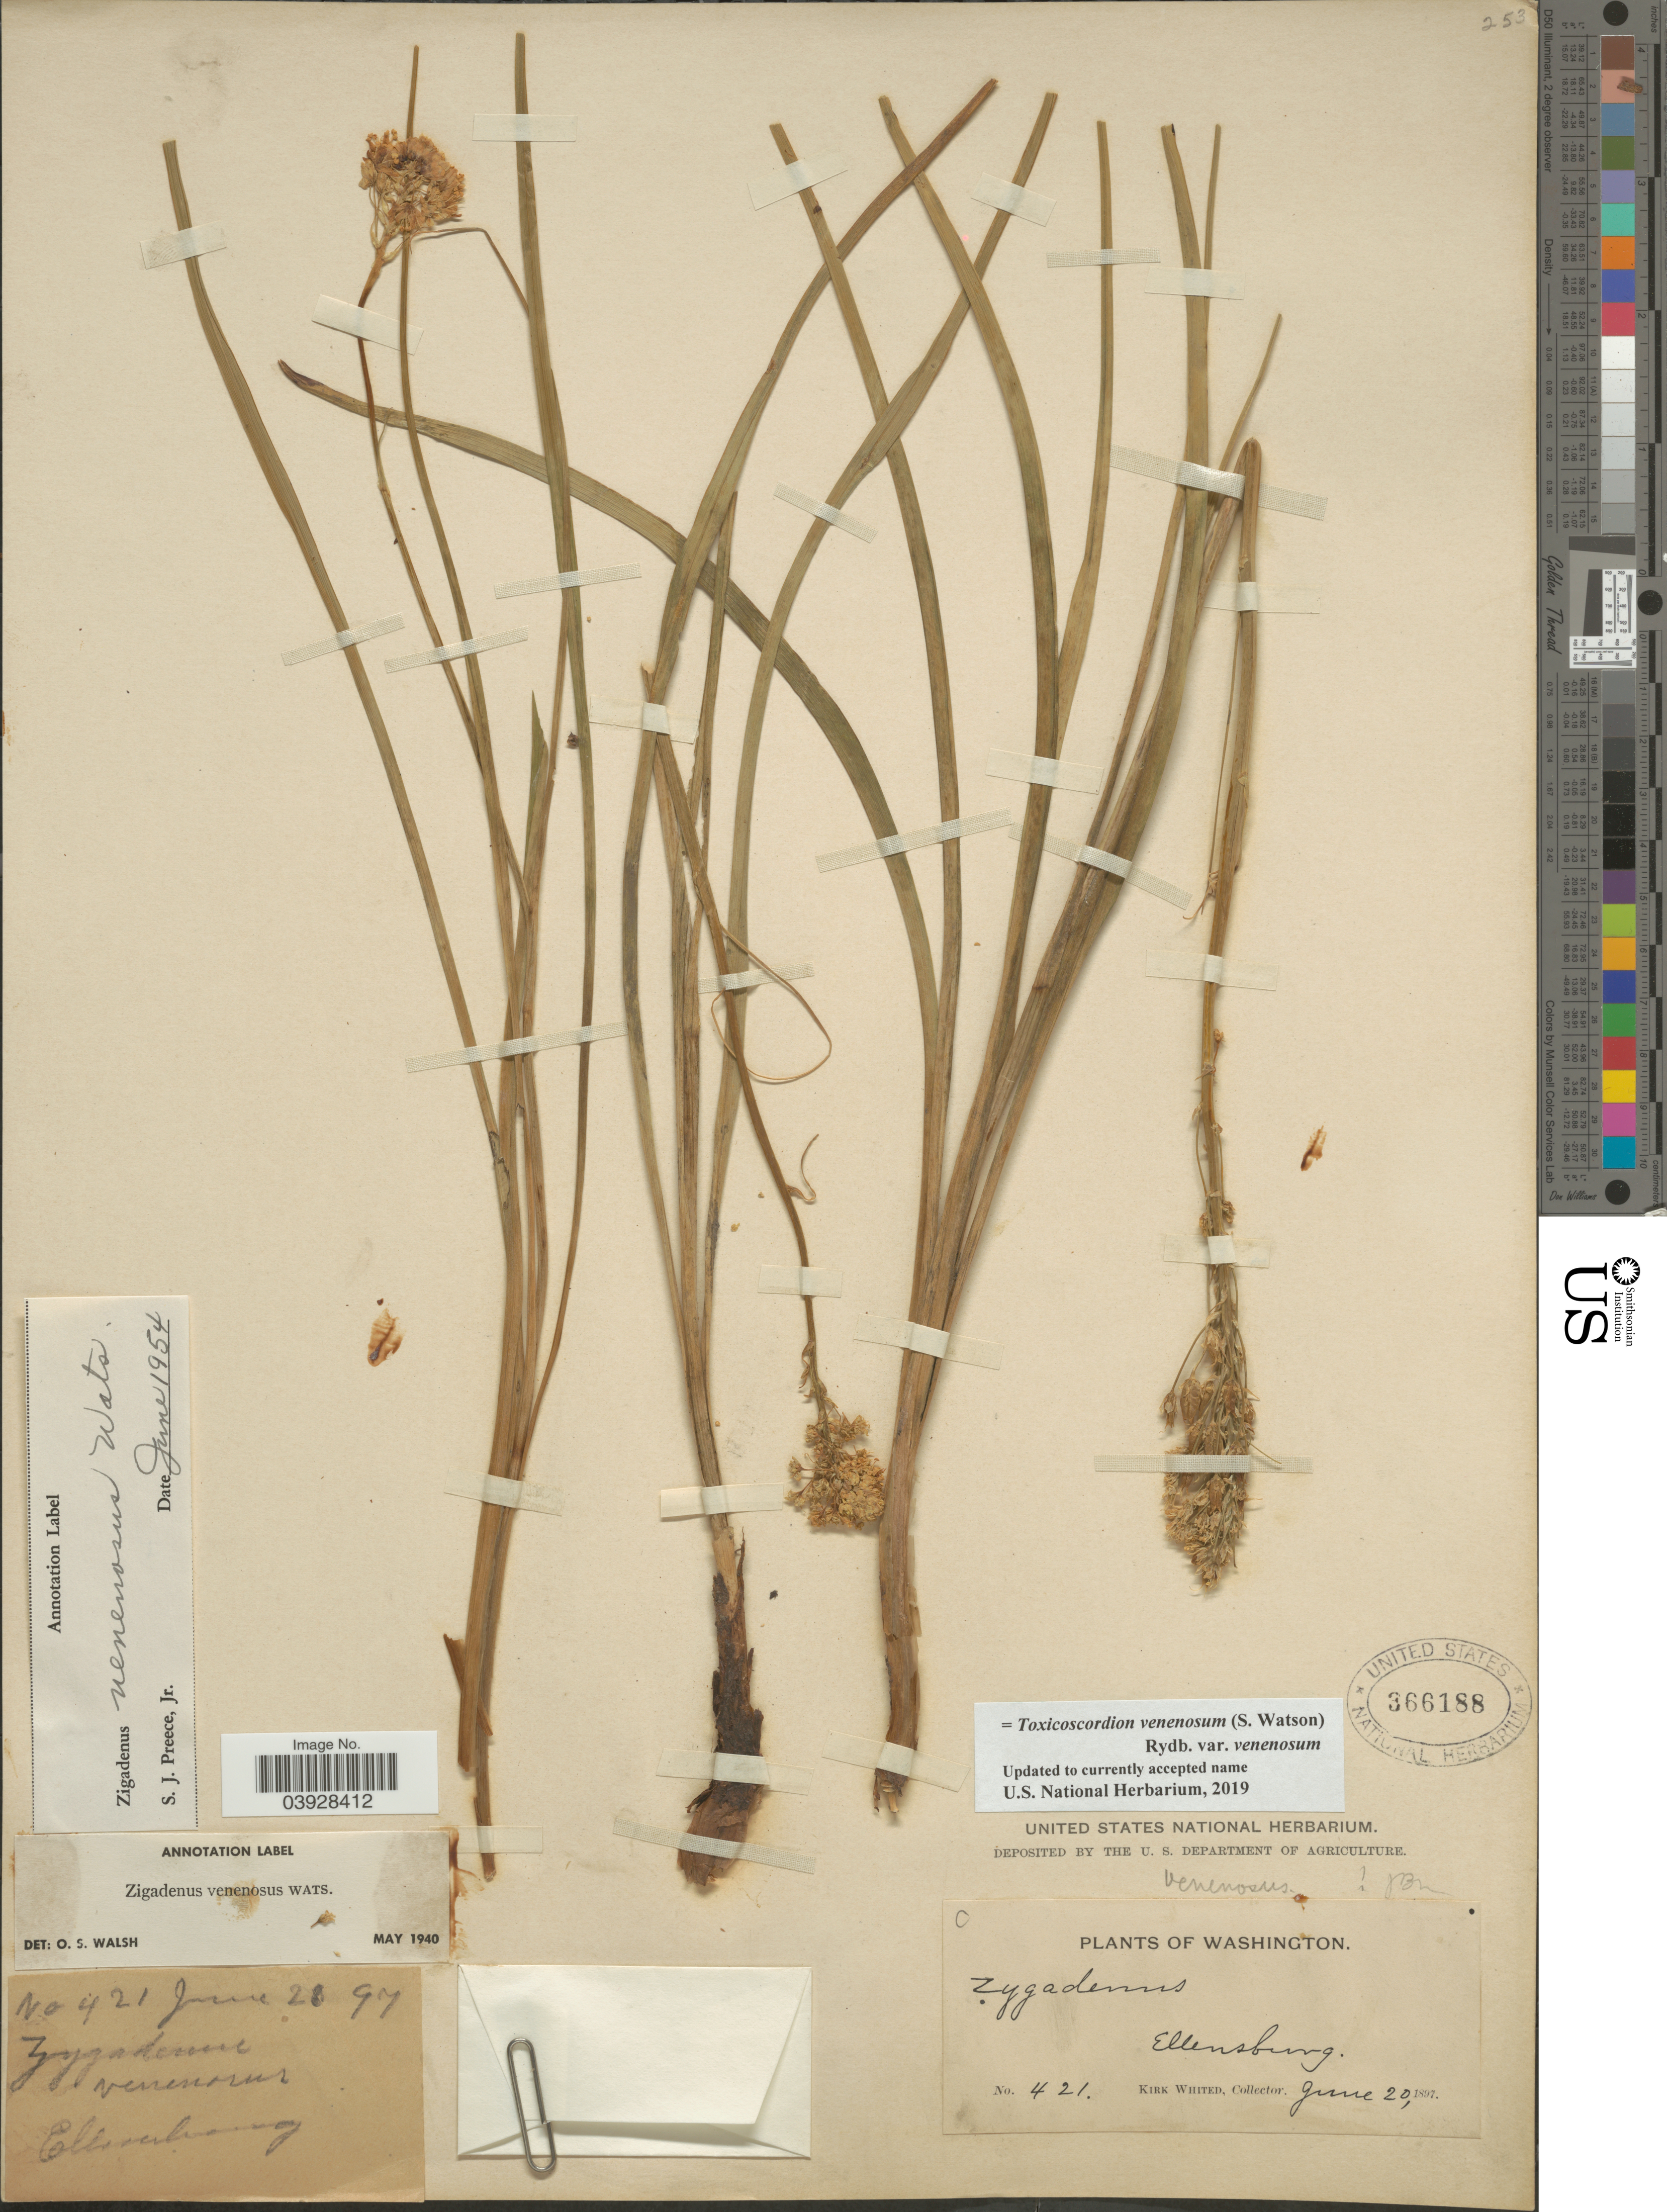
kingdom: Plantae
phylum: Tracheophyta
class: Liliopsida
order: Liliales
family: Melanthiaceae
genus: Toxicoscordion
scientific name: Toxicoscordion venenosum var. gramineum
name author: (Rydb.) Brasher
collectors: K. Whited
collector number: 421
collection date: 1897-06-20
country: United States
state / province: Washington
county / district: Kittitas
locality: Ellensburg.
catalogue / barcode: US 366188